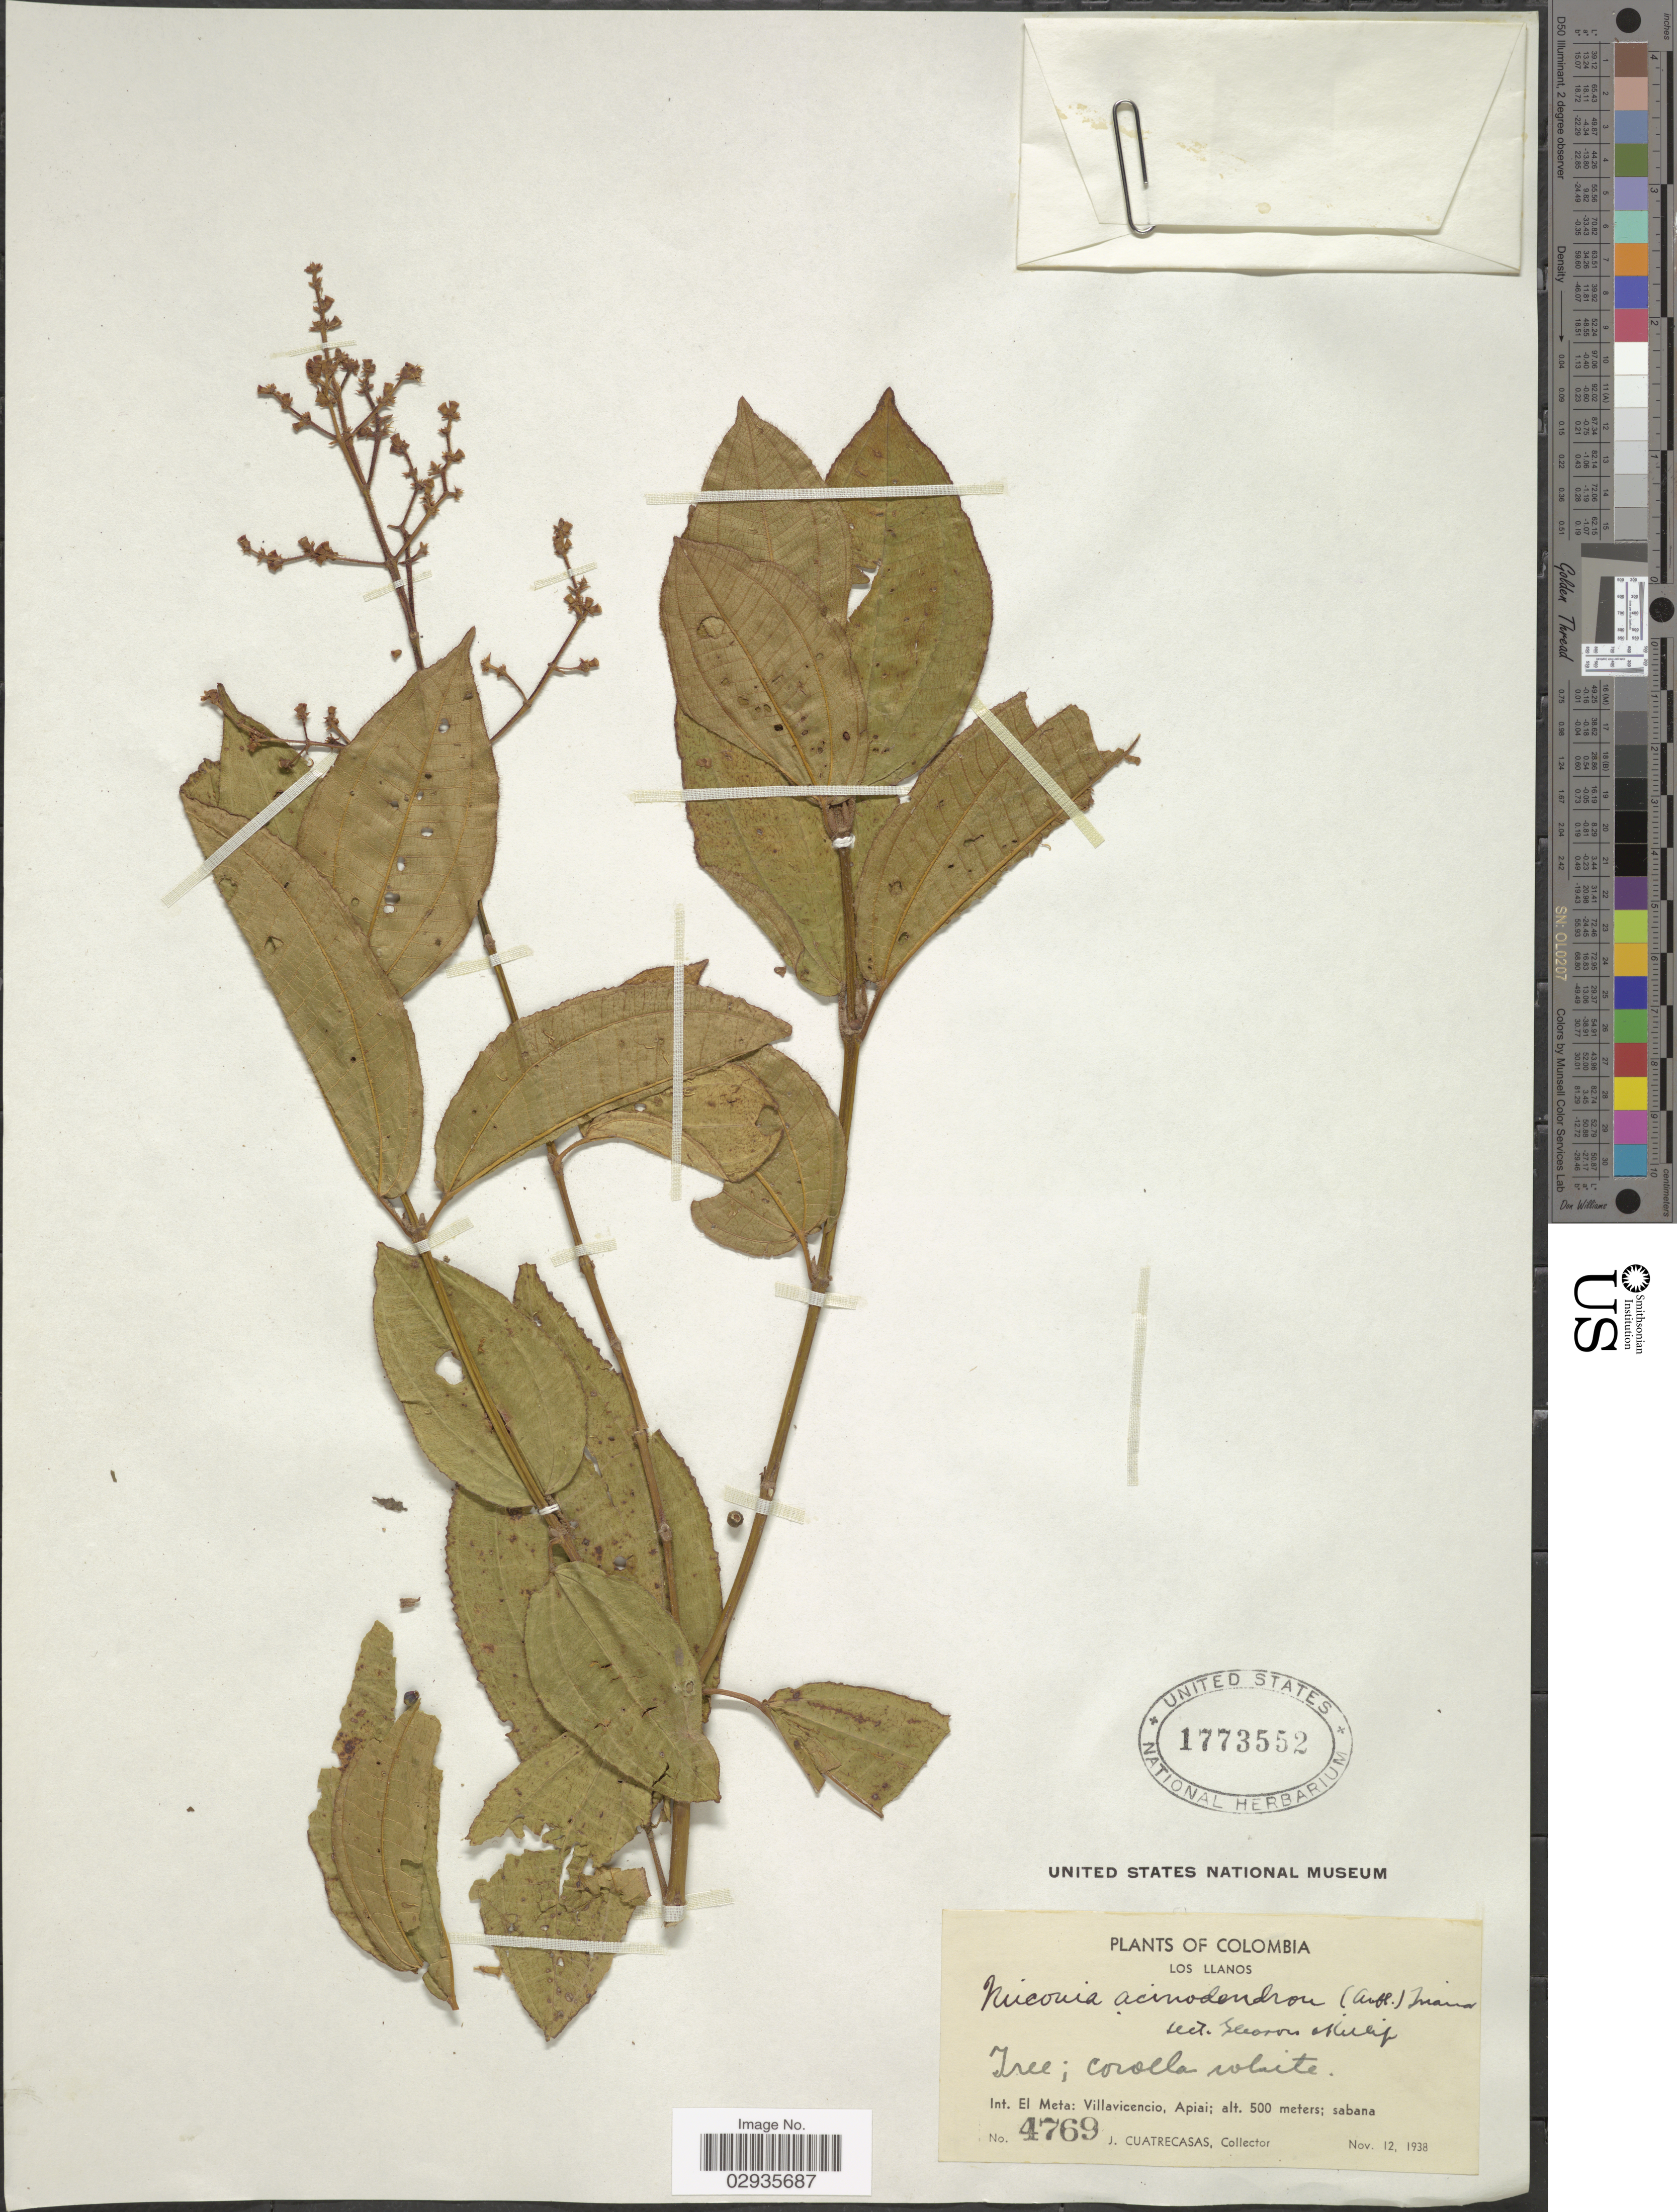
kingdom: Plantae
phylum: Tracheophyta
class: Magnoliopsida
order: Myrtales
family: Melastomataceae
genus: Miconia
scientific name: Miconia acinodendron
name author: (L.) Sweet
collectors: J. Cuatrecasas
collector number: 4769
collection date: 1938-11-12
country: Colombia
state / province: Meta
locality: Los Llanos. Int. El Meta: Villavicencio, Apiai.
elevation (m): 500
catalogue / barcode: US 1773552